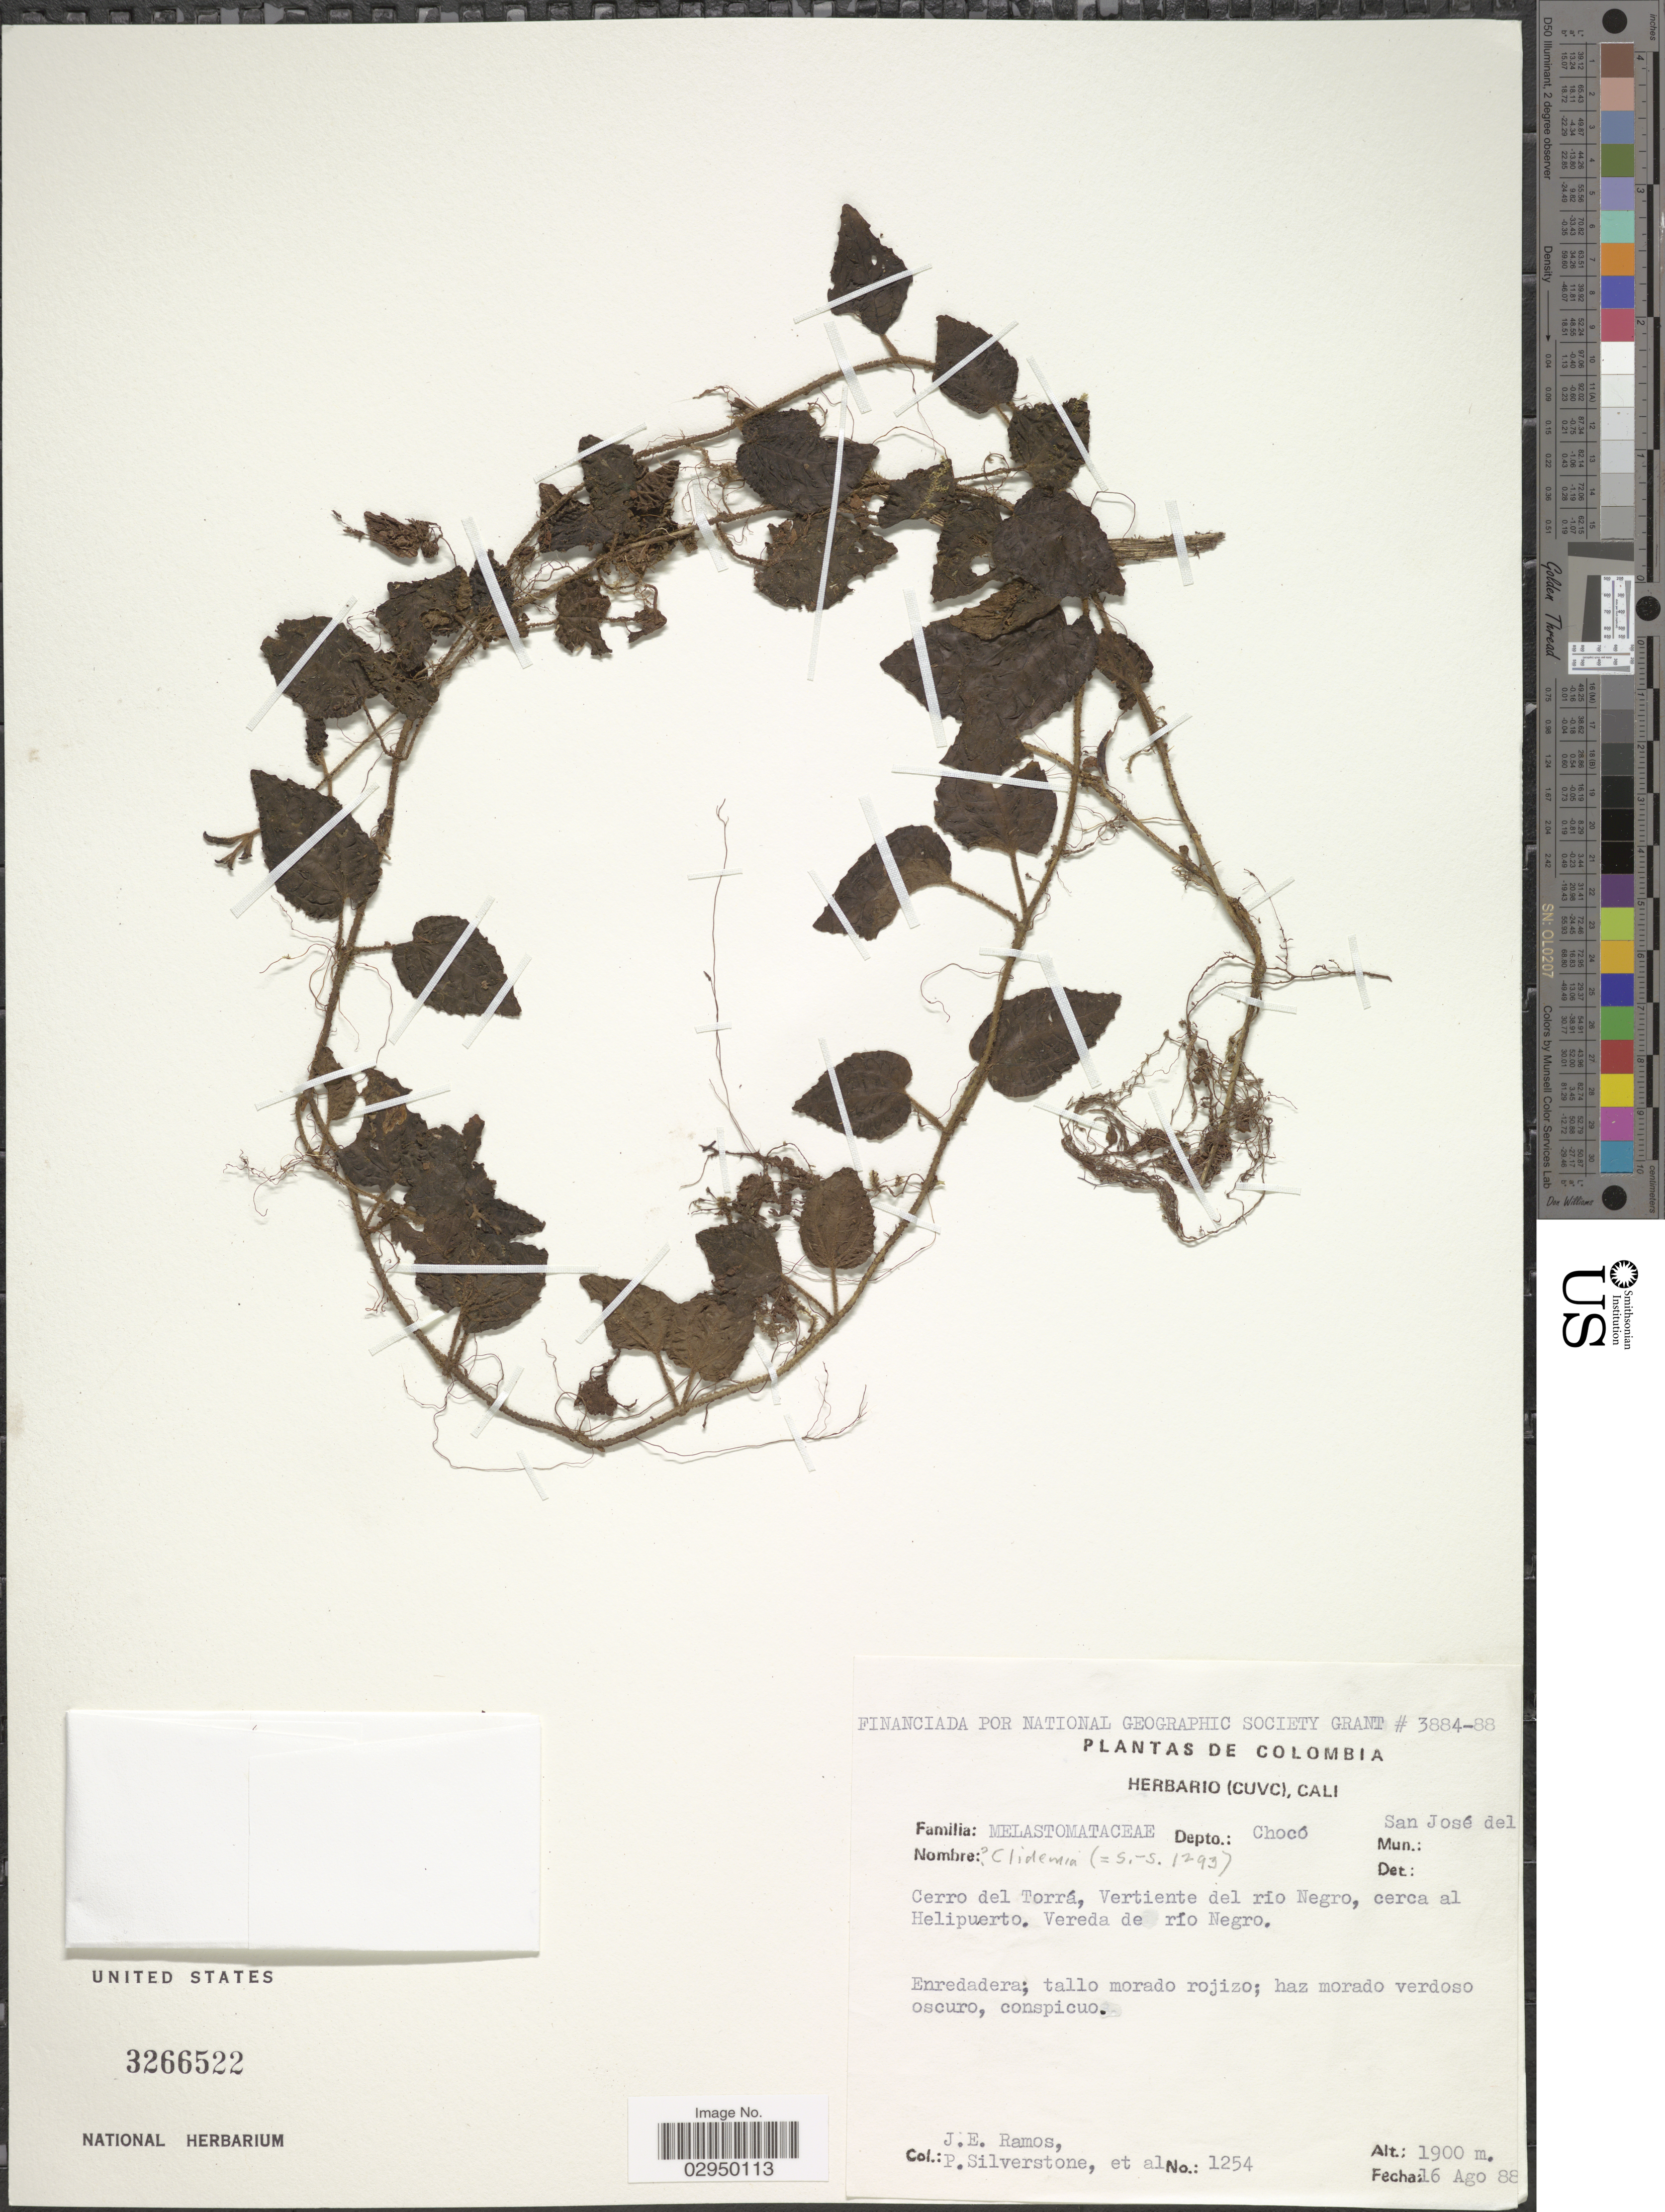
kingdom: Plantae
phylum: Tracheophyta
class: Magnoliopsida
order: Myrtales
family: Melastomataceae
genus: Clidemia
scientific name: Clidemia sp.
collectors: J. E. Ramos, P. Silverstone & et al.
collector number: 1254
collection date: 1988-08-16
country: Colombia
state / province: Chocó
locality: Depto.: Chocó. Mun.: San José del. Cerro del Torrá, Vertiente del rio Negro, cerca al Helipuerto. Vereda de río Negro.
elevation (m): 1900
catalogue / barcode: US 3266522